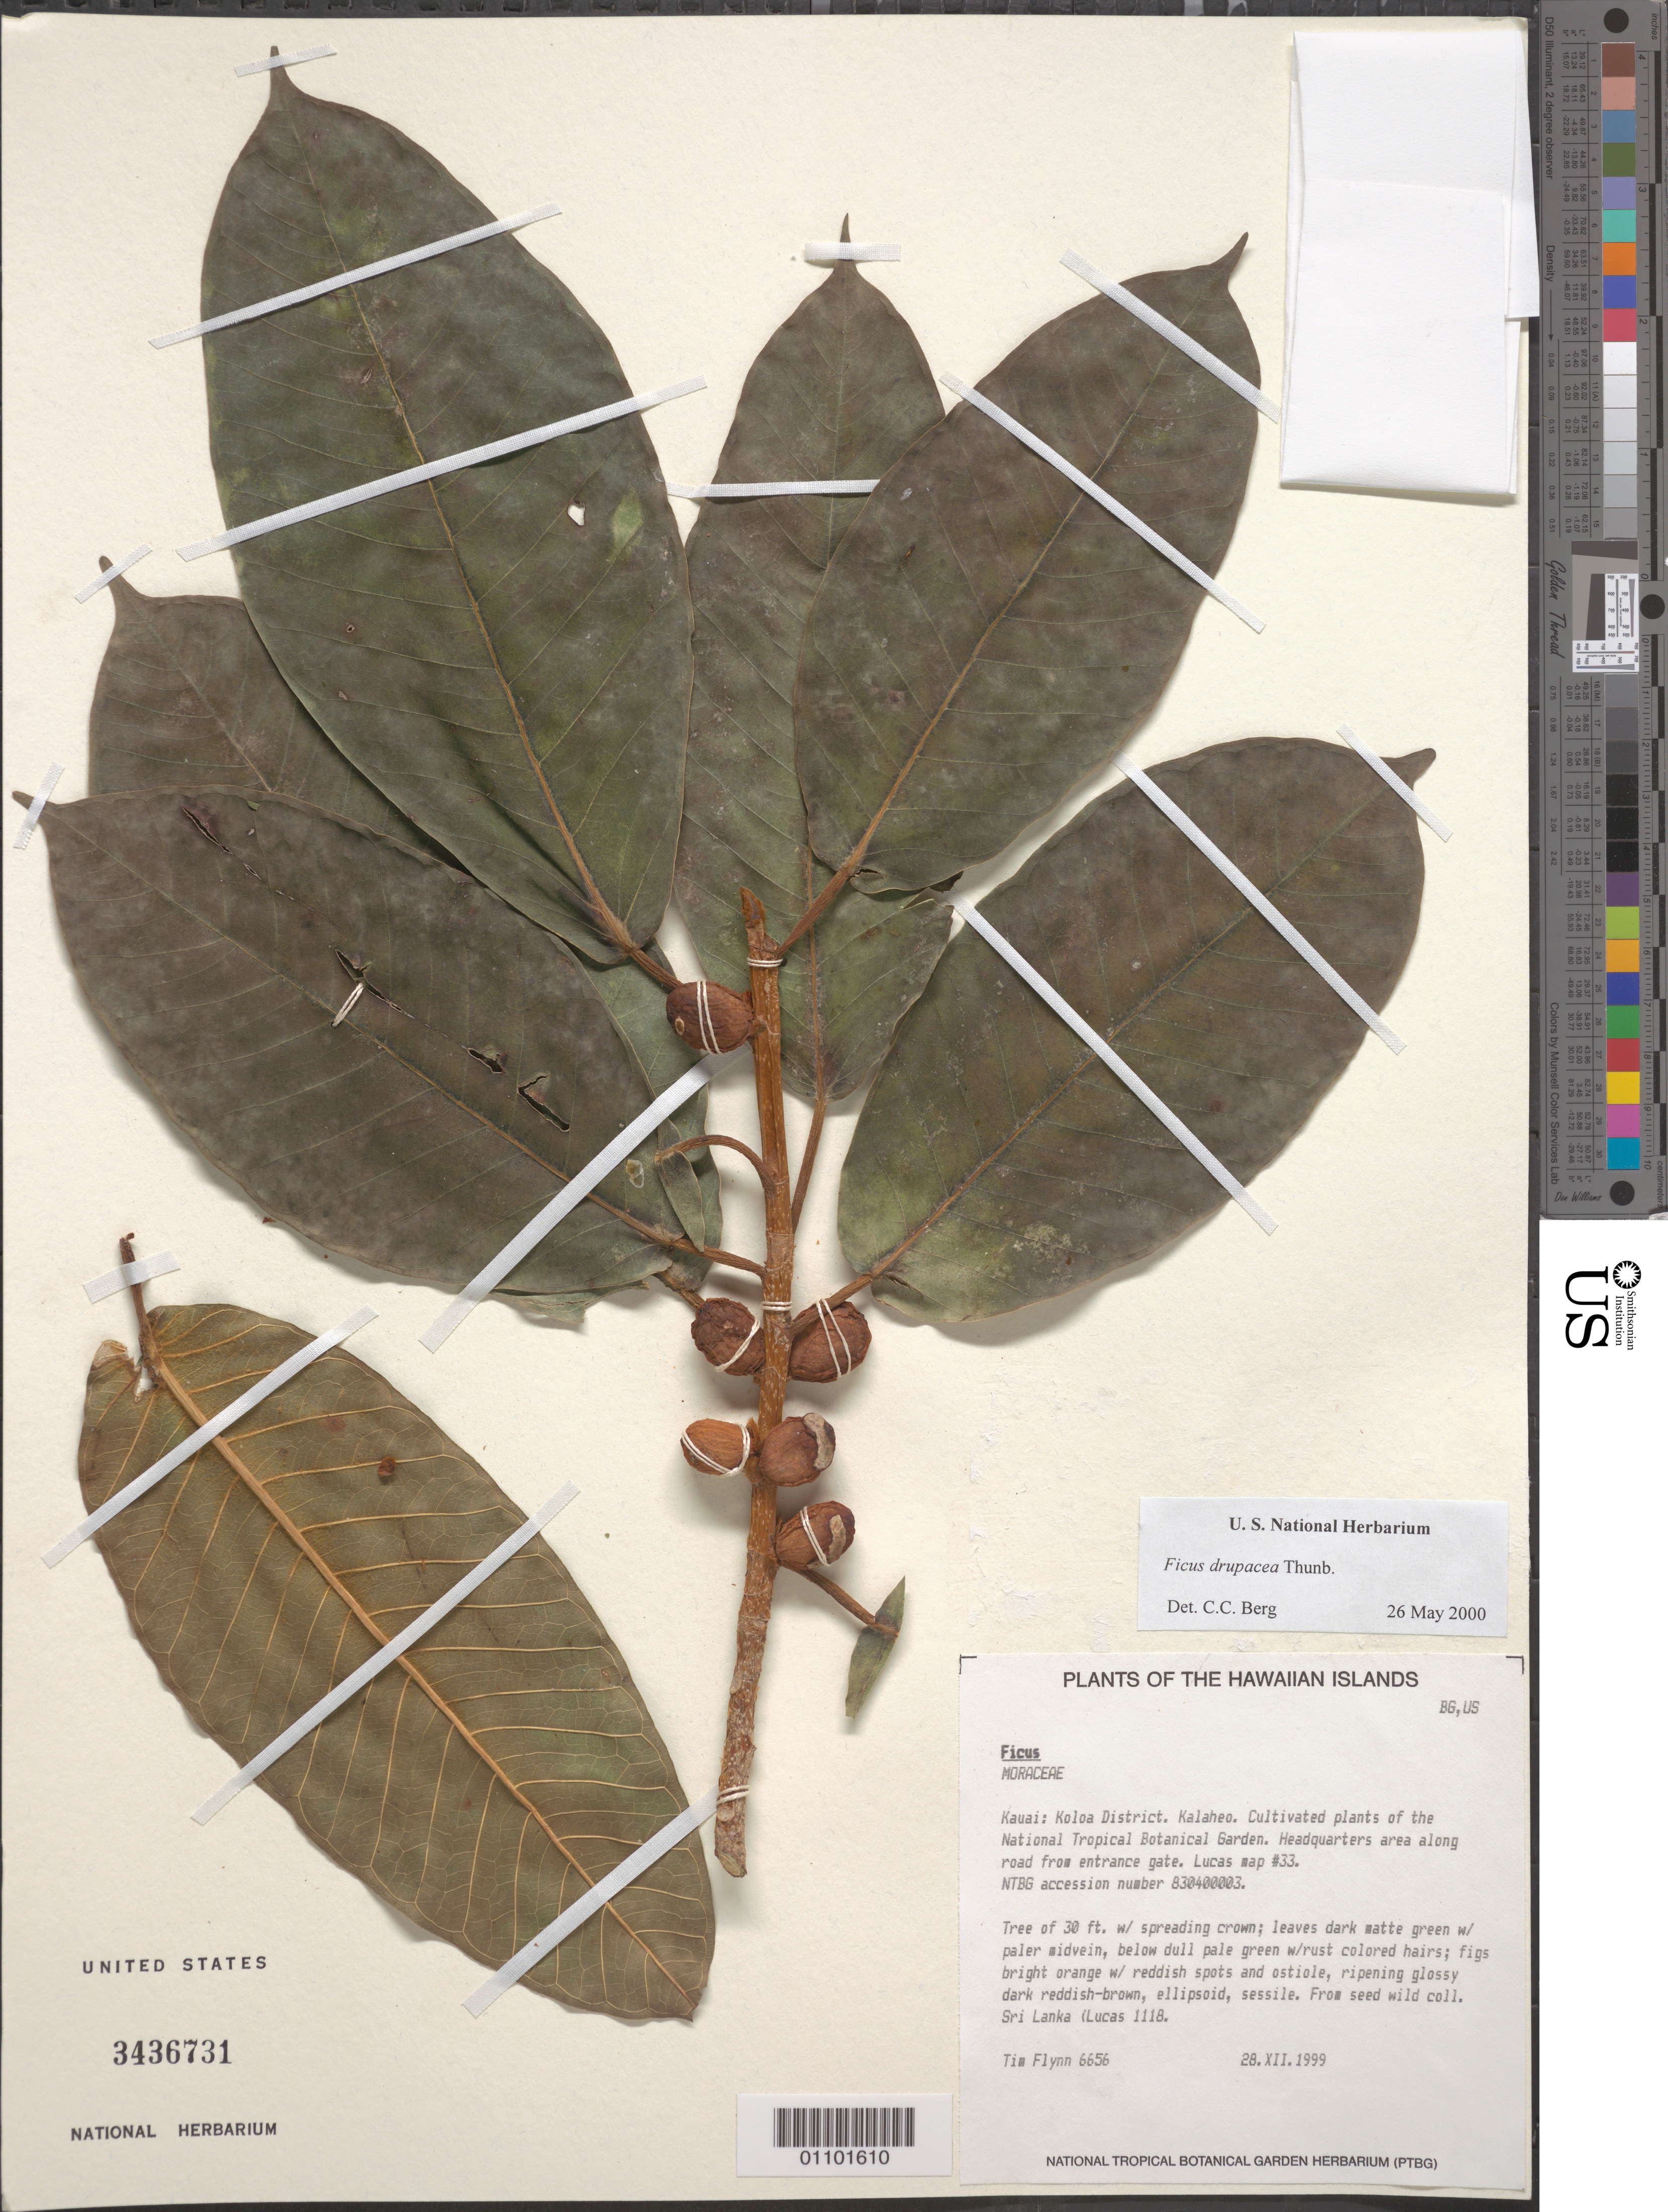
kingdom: Plantae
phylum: Tracheophyta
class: Magnoliopsida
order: Rosales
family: Moraceae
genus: Ficus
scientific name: Ficus drupacea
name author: Thunb.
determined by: Berg, C. C.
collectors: T. W. Flynn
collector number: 6656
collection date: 1999-12-28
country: United States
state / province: Hawaii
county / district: Kauai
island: Kaua'i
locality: Koloa District, Kalaheo, National Tropical Botanical Garden. Headquarters area along road from entrance gate.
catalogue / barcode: US 3436731